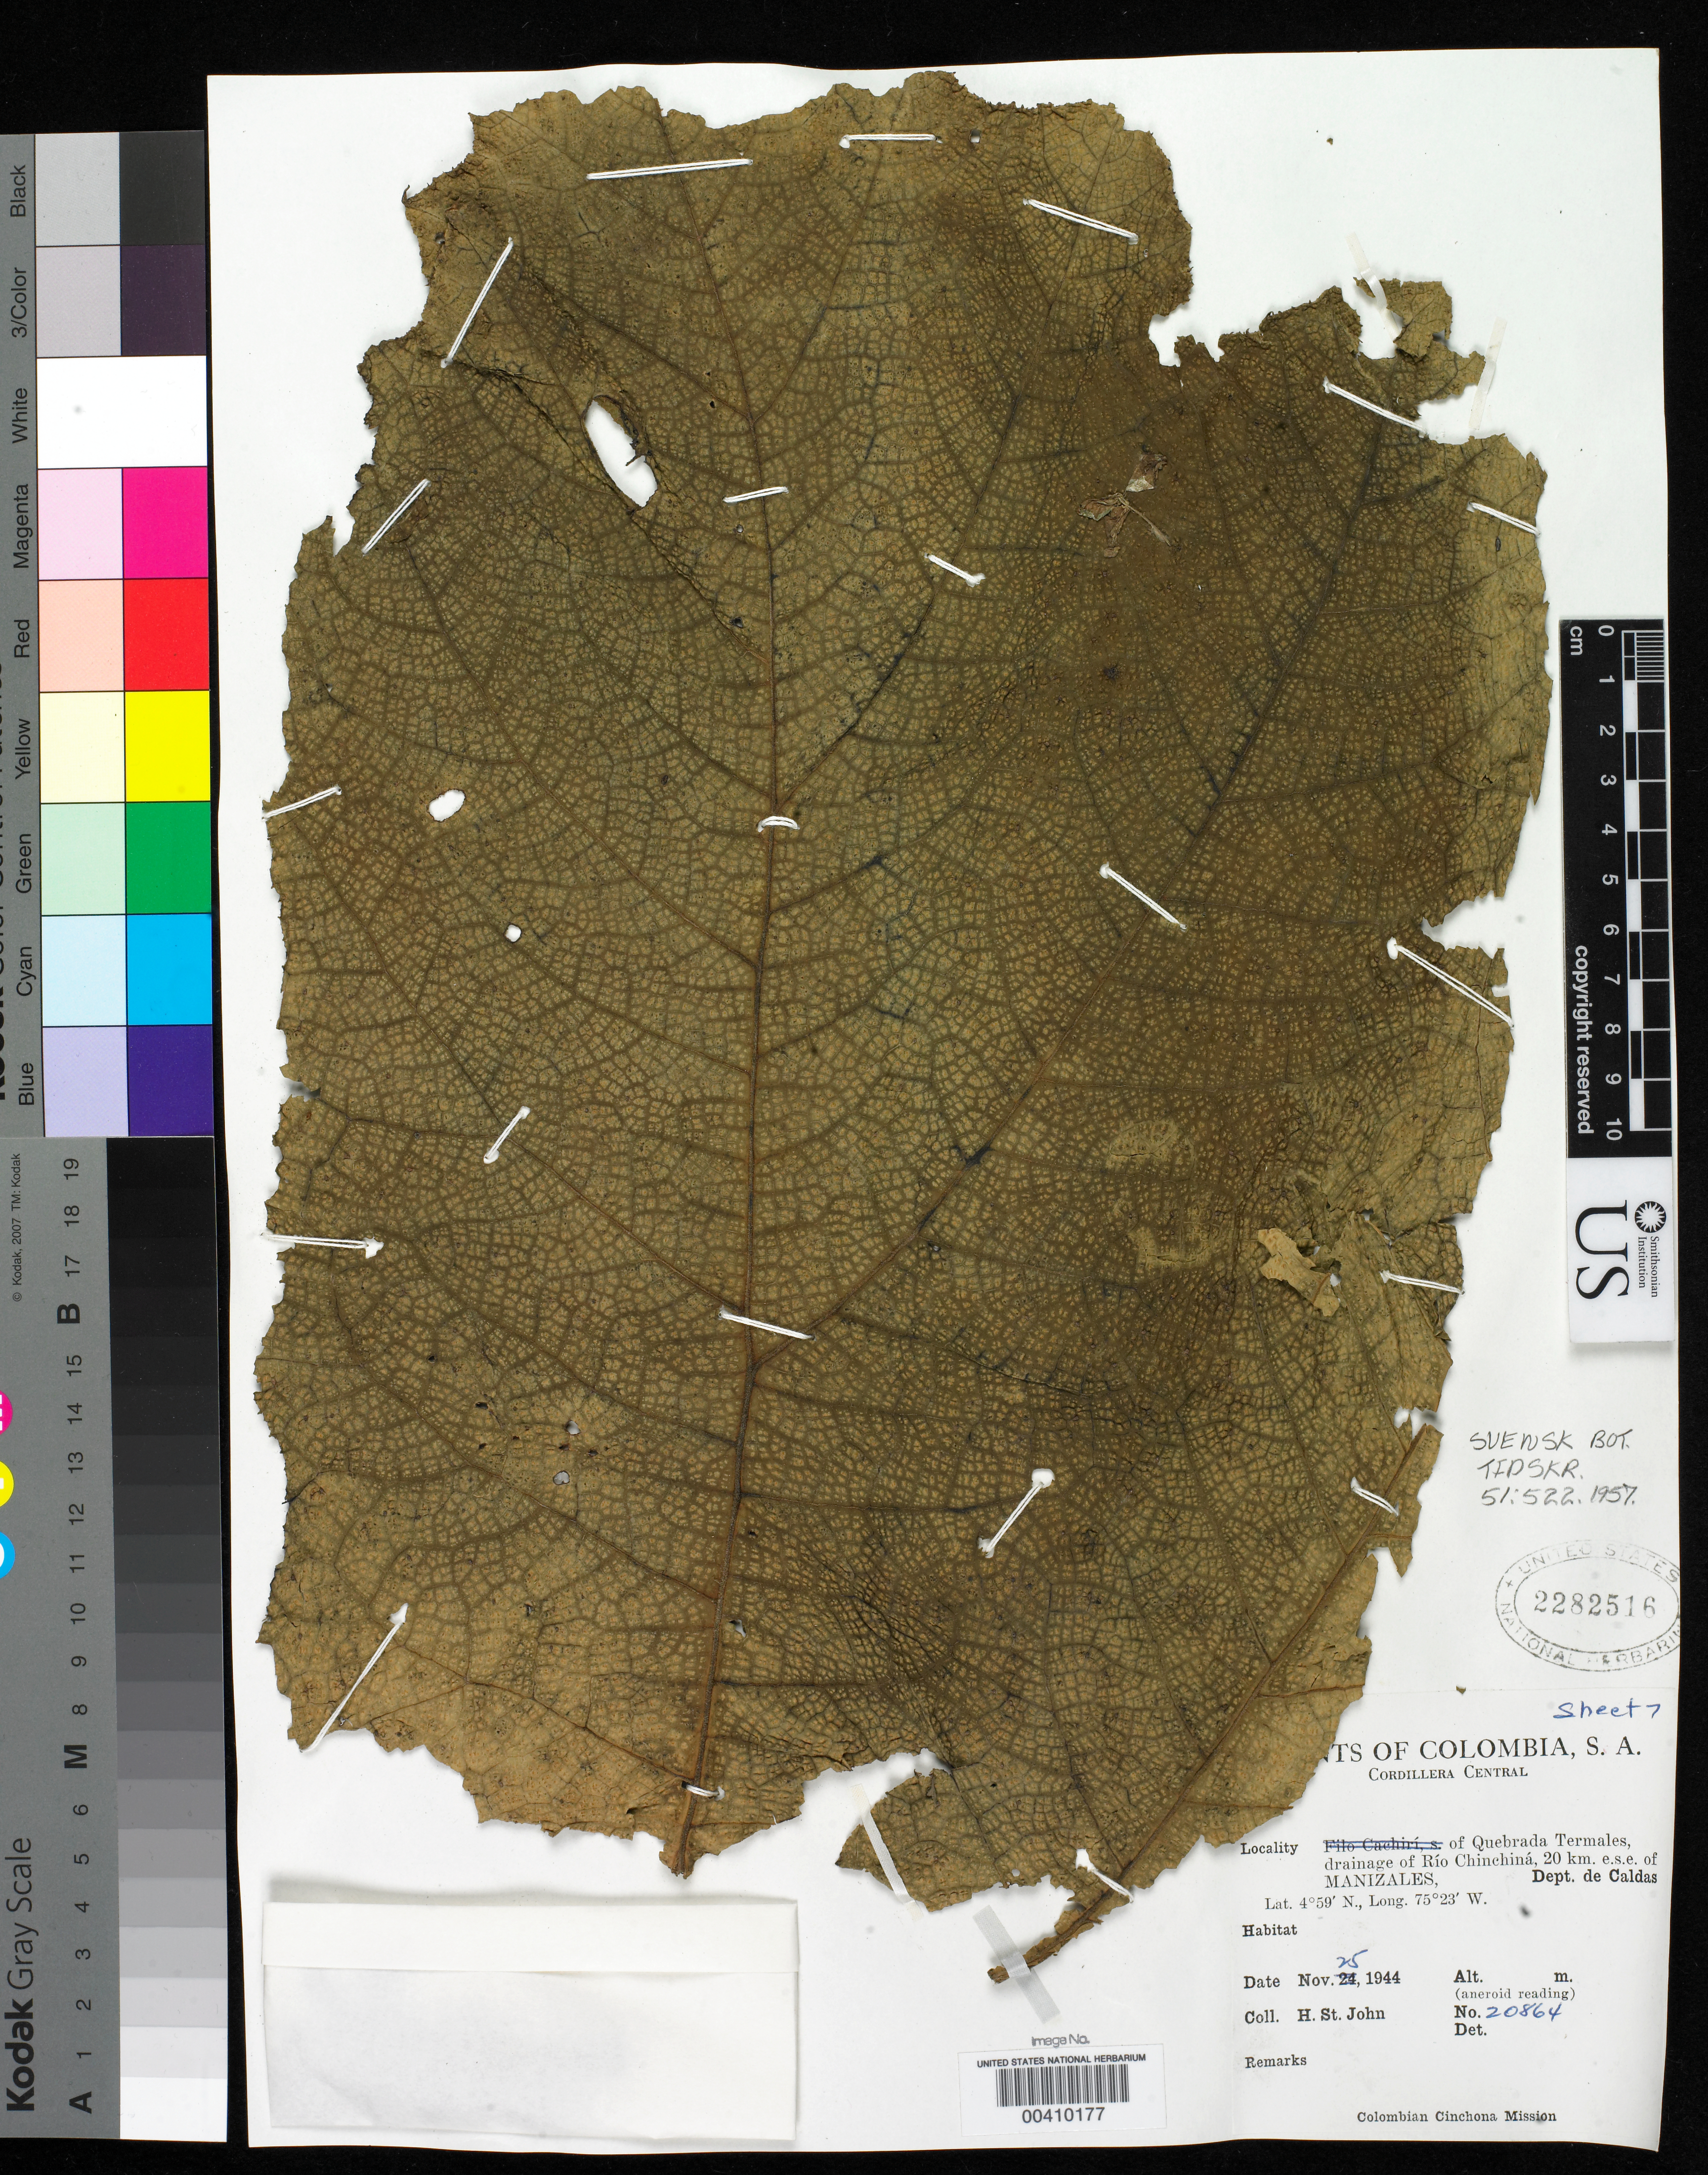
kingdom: Plantae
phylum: Tracheophyta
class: Magnoliopsida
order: Gunnerales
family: Gunneraceae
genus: Gunnera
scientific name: Gunnera magnifica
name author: H. St. John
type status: Holotype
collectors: H. St. John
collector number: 20864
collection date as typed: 25 Nov 1944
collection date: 1944-11-25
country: Colombia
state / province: Caldas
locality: Quebrada Termales, drainage of Rio Chinchina, 20 km ESE of Manizales.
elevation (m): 3170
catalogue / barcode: US 2282516